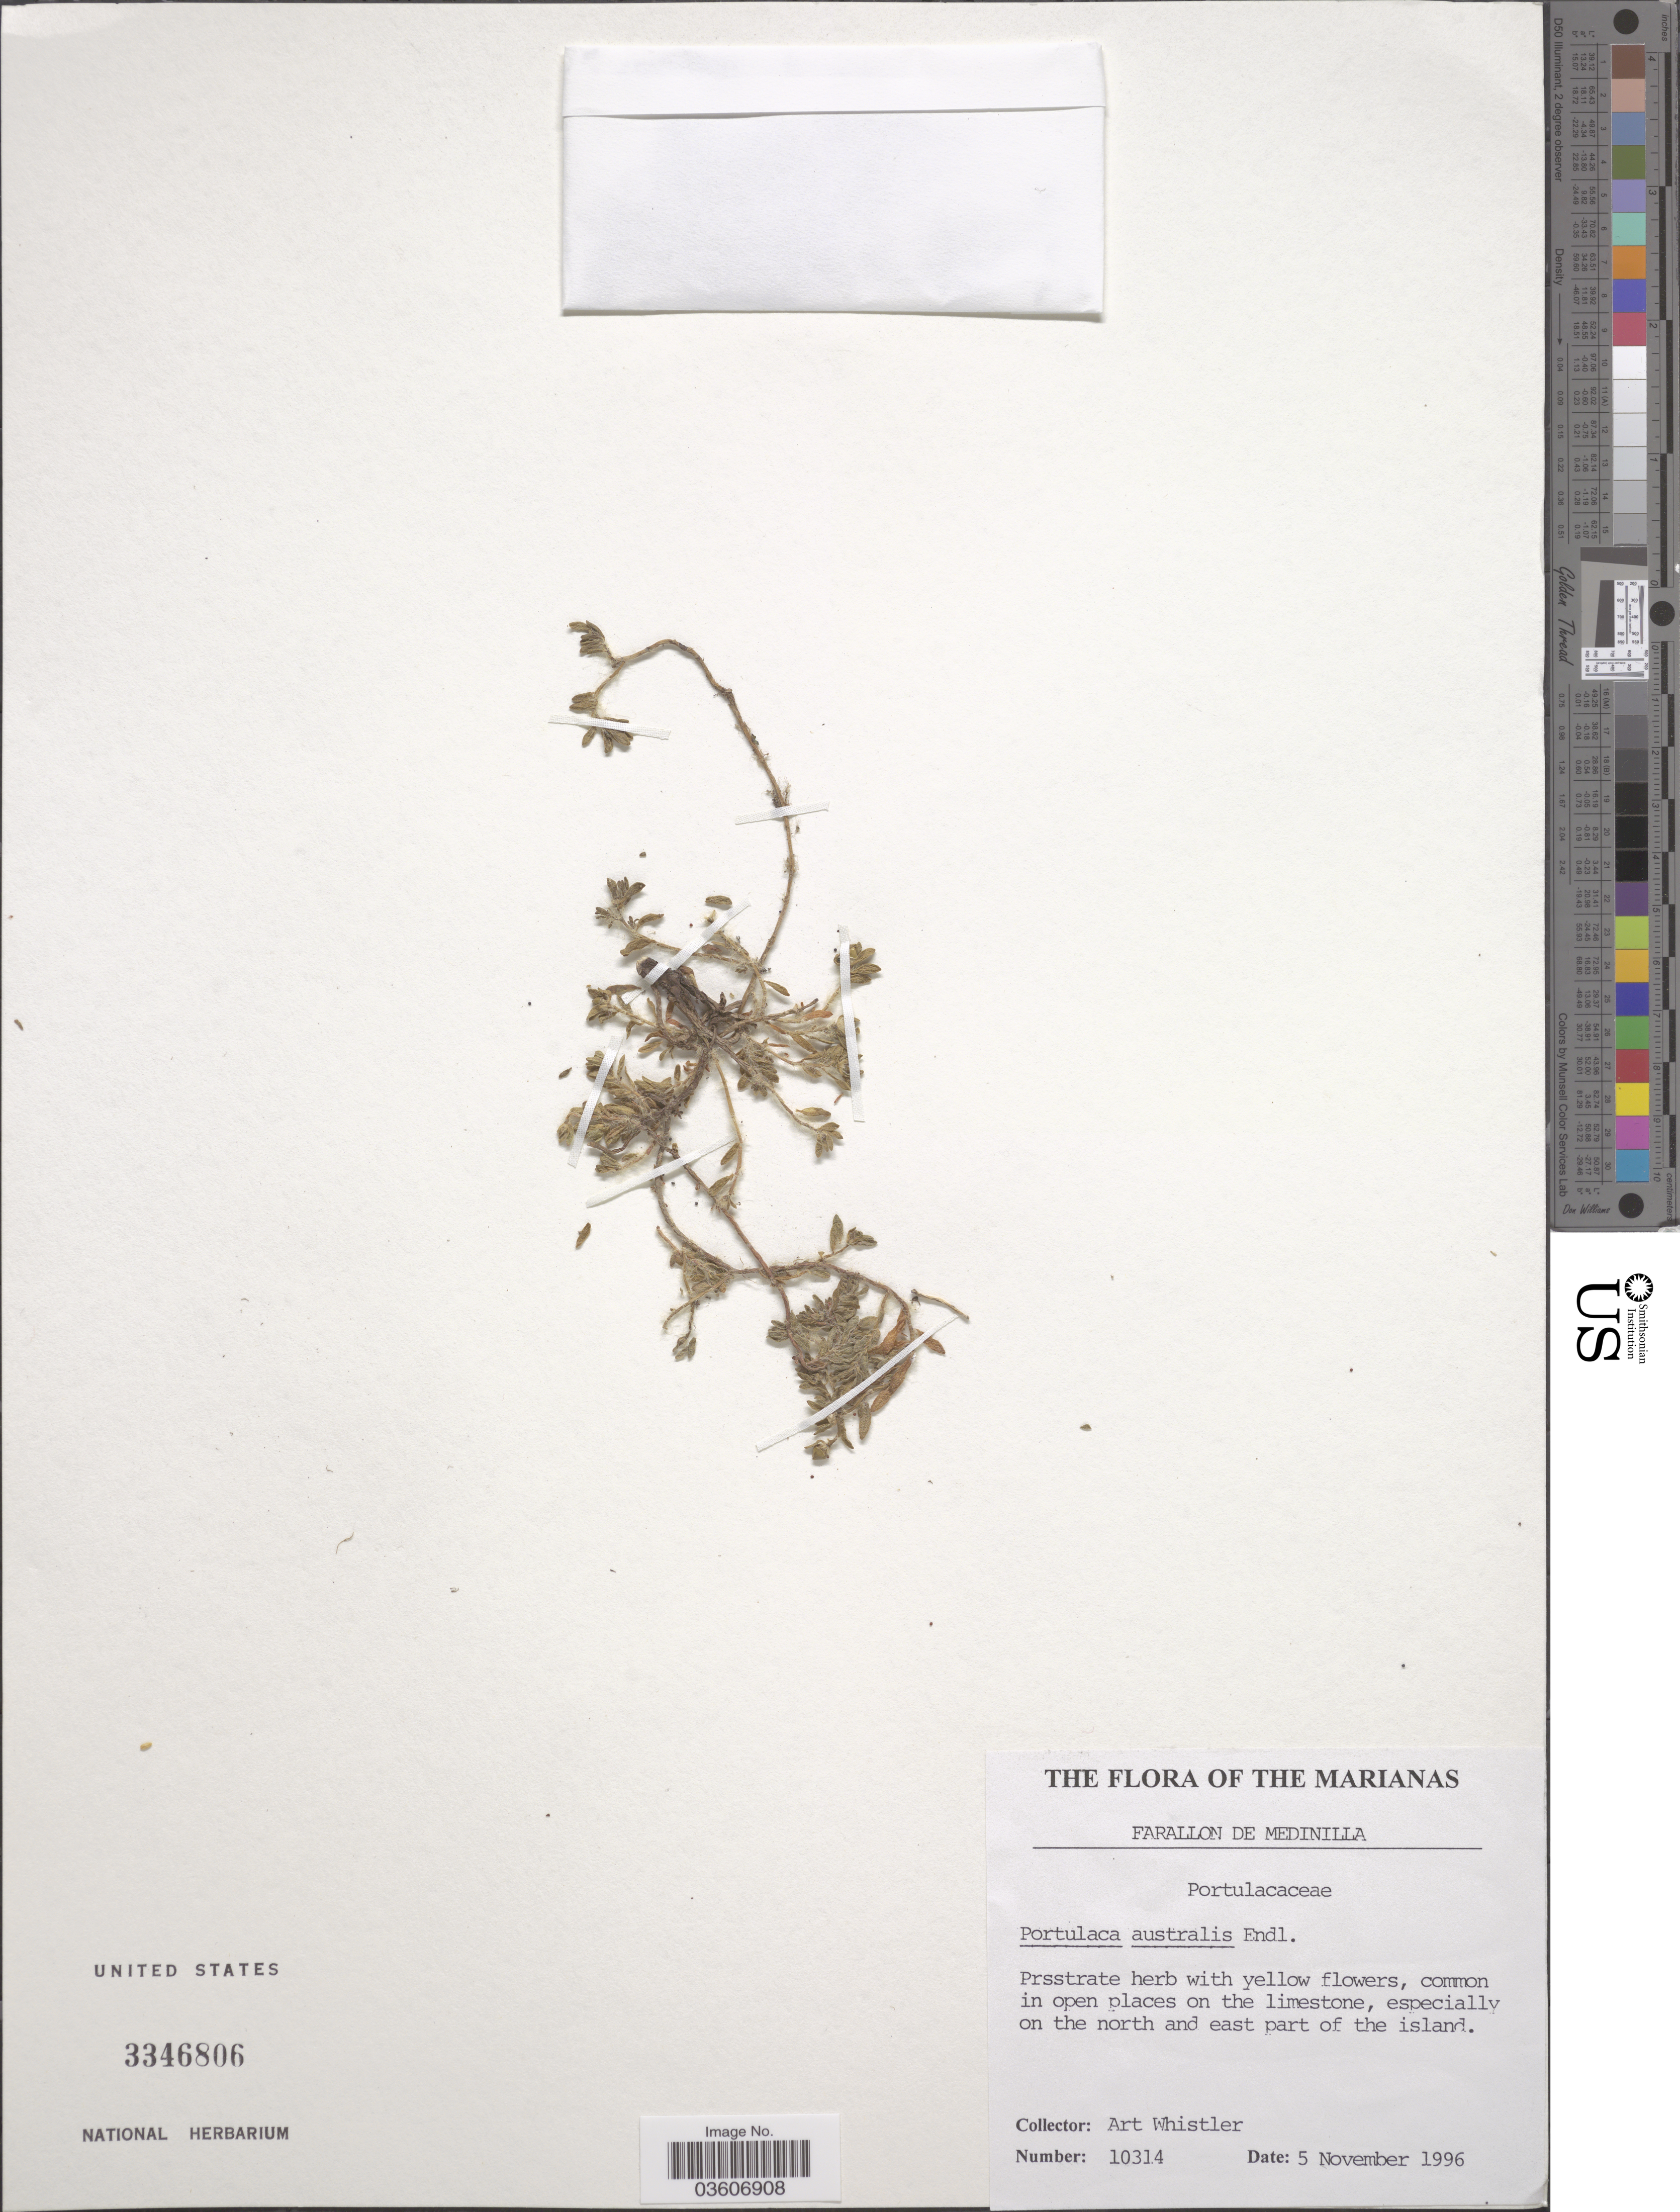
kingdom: Plantae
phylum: Tracheophyta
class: Magnoliopsida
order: Caryophyllales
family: Portulacaceae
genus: Portulaca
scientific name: Portulaca australis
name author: Endl.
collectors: A. Whistler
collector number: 10314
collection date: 1996-11-05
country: Northern Mariana Islands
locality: The Marianas. Farallon de Medinilla. On the north and east part of the island.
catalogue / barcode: US 3346806